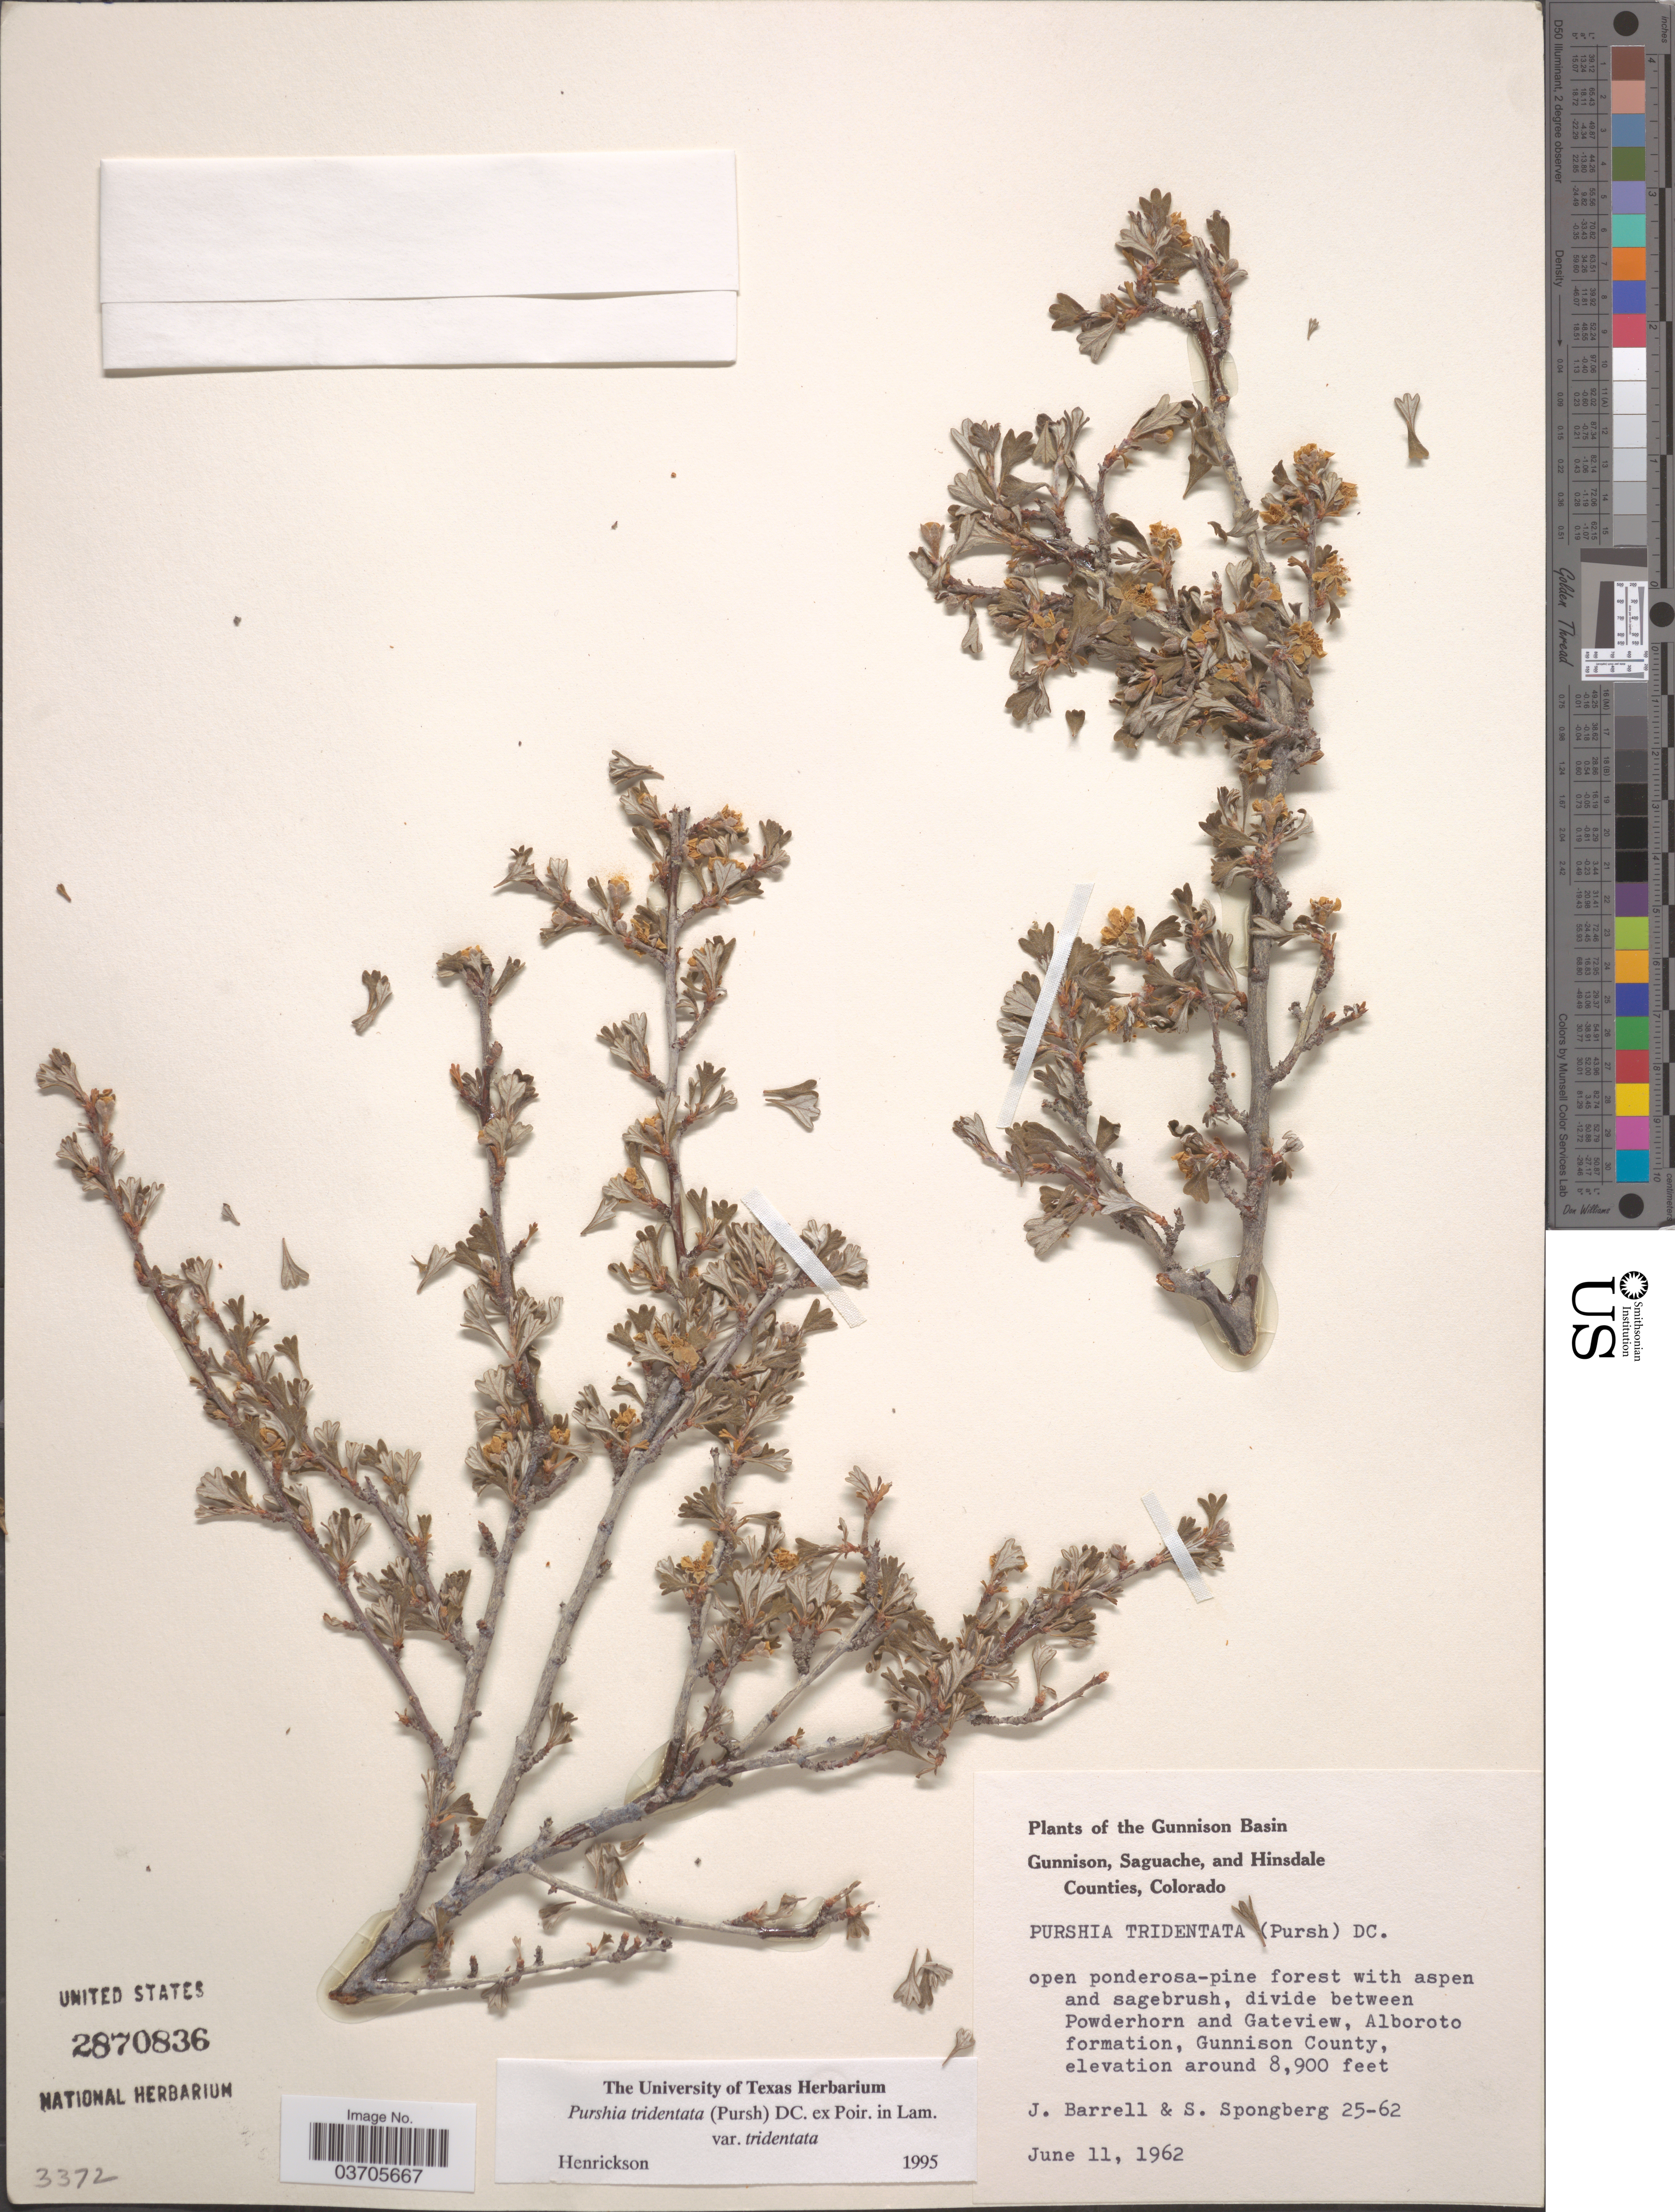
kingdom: Plantae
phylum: Tracheophyta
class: Magnoliopsida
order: Rosales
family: Rosaceae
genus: Purshia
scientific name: Purshia tridentata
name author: (Pursh) DC.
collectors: J. Barrell & S. A.Spongberg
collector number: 25-62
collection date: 1962-06-11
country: United States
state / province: Colorado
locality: The Gunnison Basin. Divide between Powderhorn and Gateview, Alboroto formation, Gunnison County.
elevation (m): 2713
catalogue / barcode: US 2870836